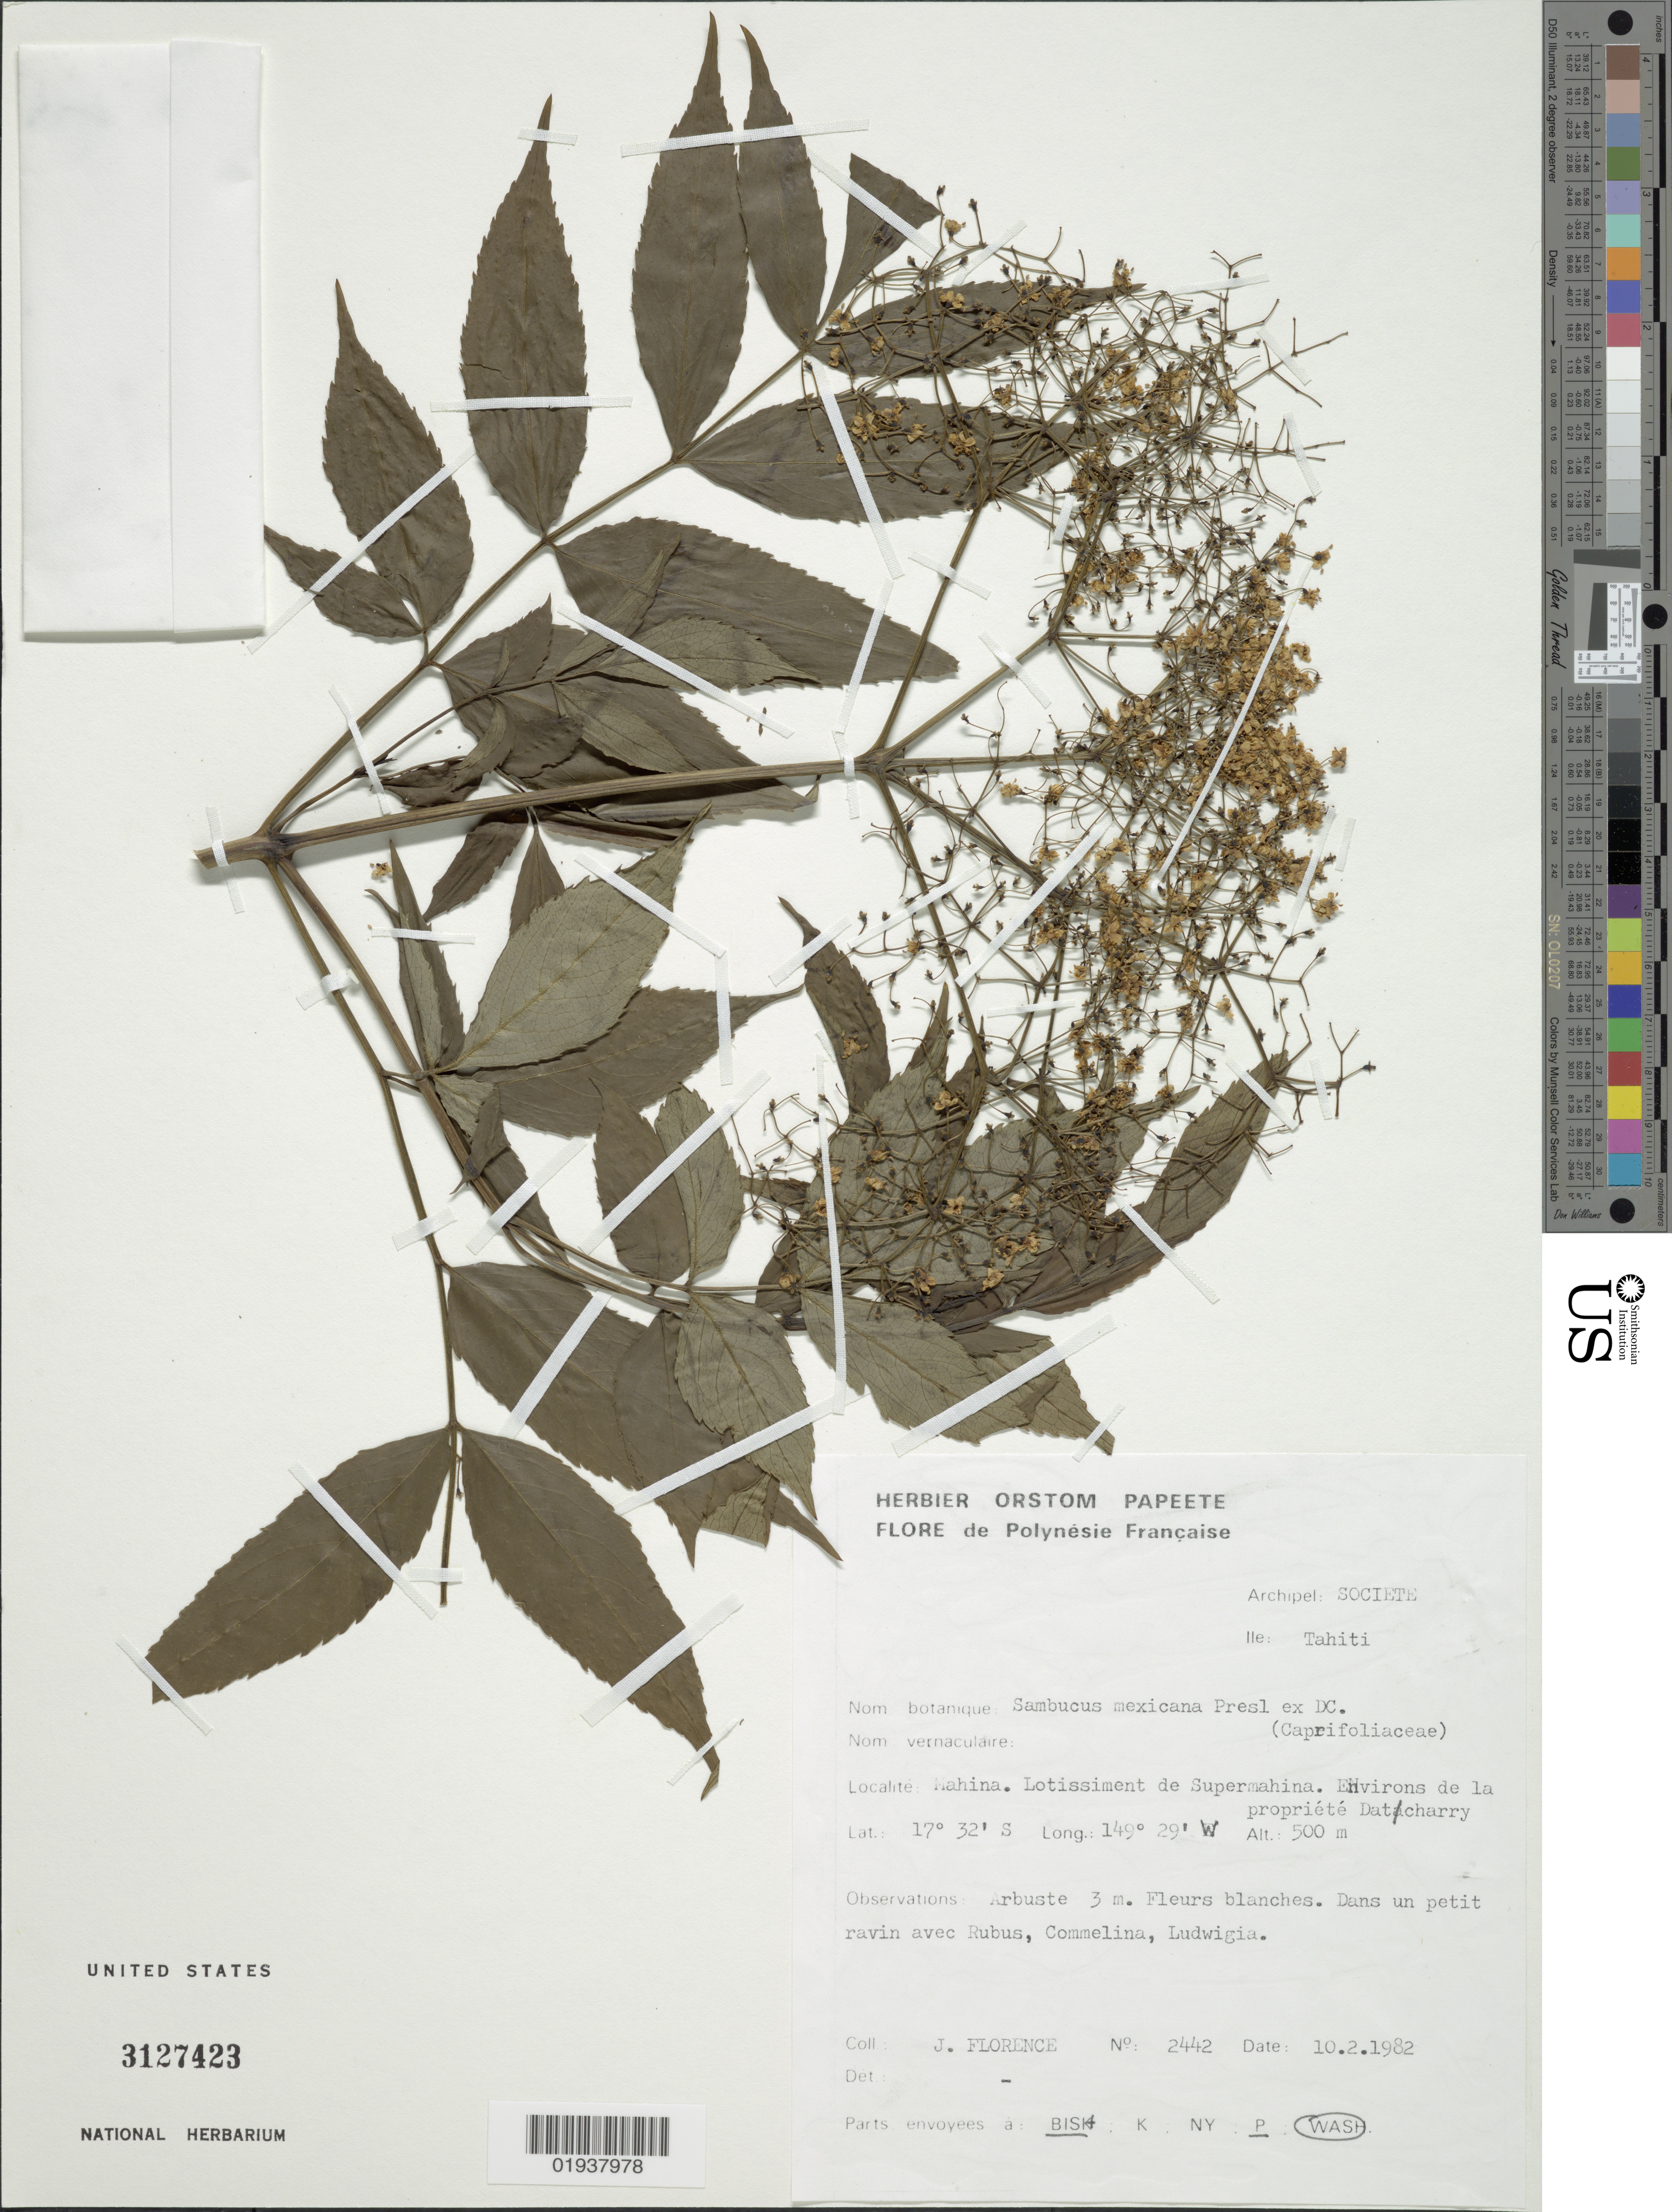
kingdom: Plantae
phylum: Tracheophyta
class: Magnoliopsida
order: Dipsacales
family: Viburnaceae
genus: Sambucus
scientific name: Sambucus canadensis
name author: L.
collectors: J. Florence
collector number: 2442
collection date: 1982-02-10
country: French Polynesia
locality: Polynésie Française, Archipel Societe, Ile Tahiti, Mahina, Lotissiment de Supermahina, Environs de la propriété Datcharry.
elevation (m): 500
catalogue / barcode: US 3127423